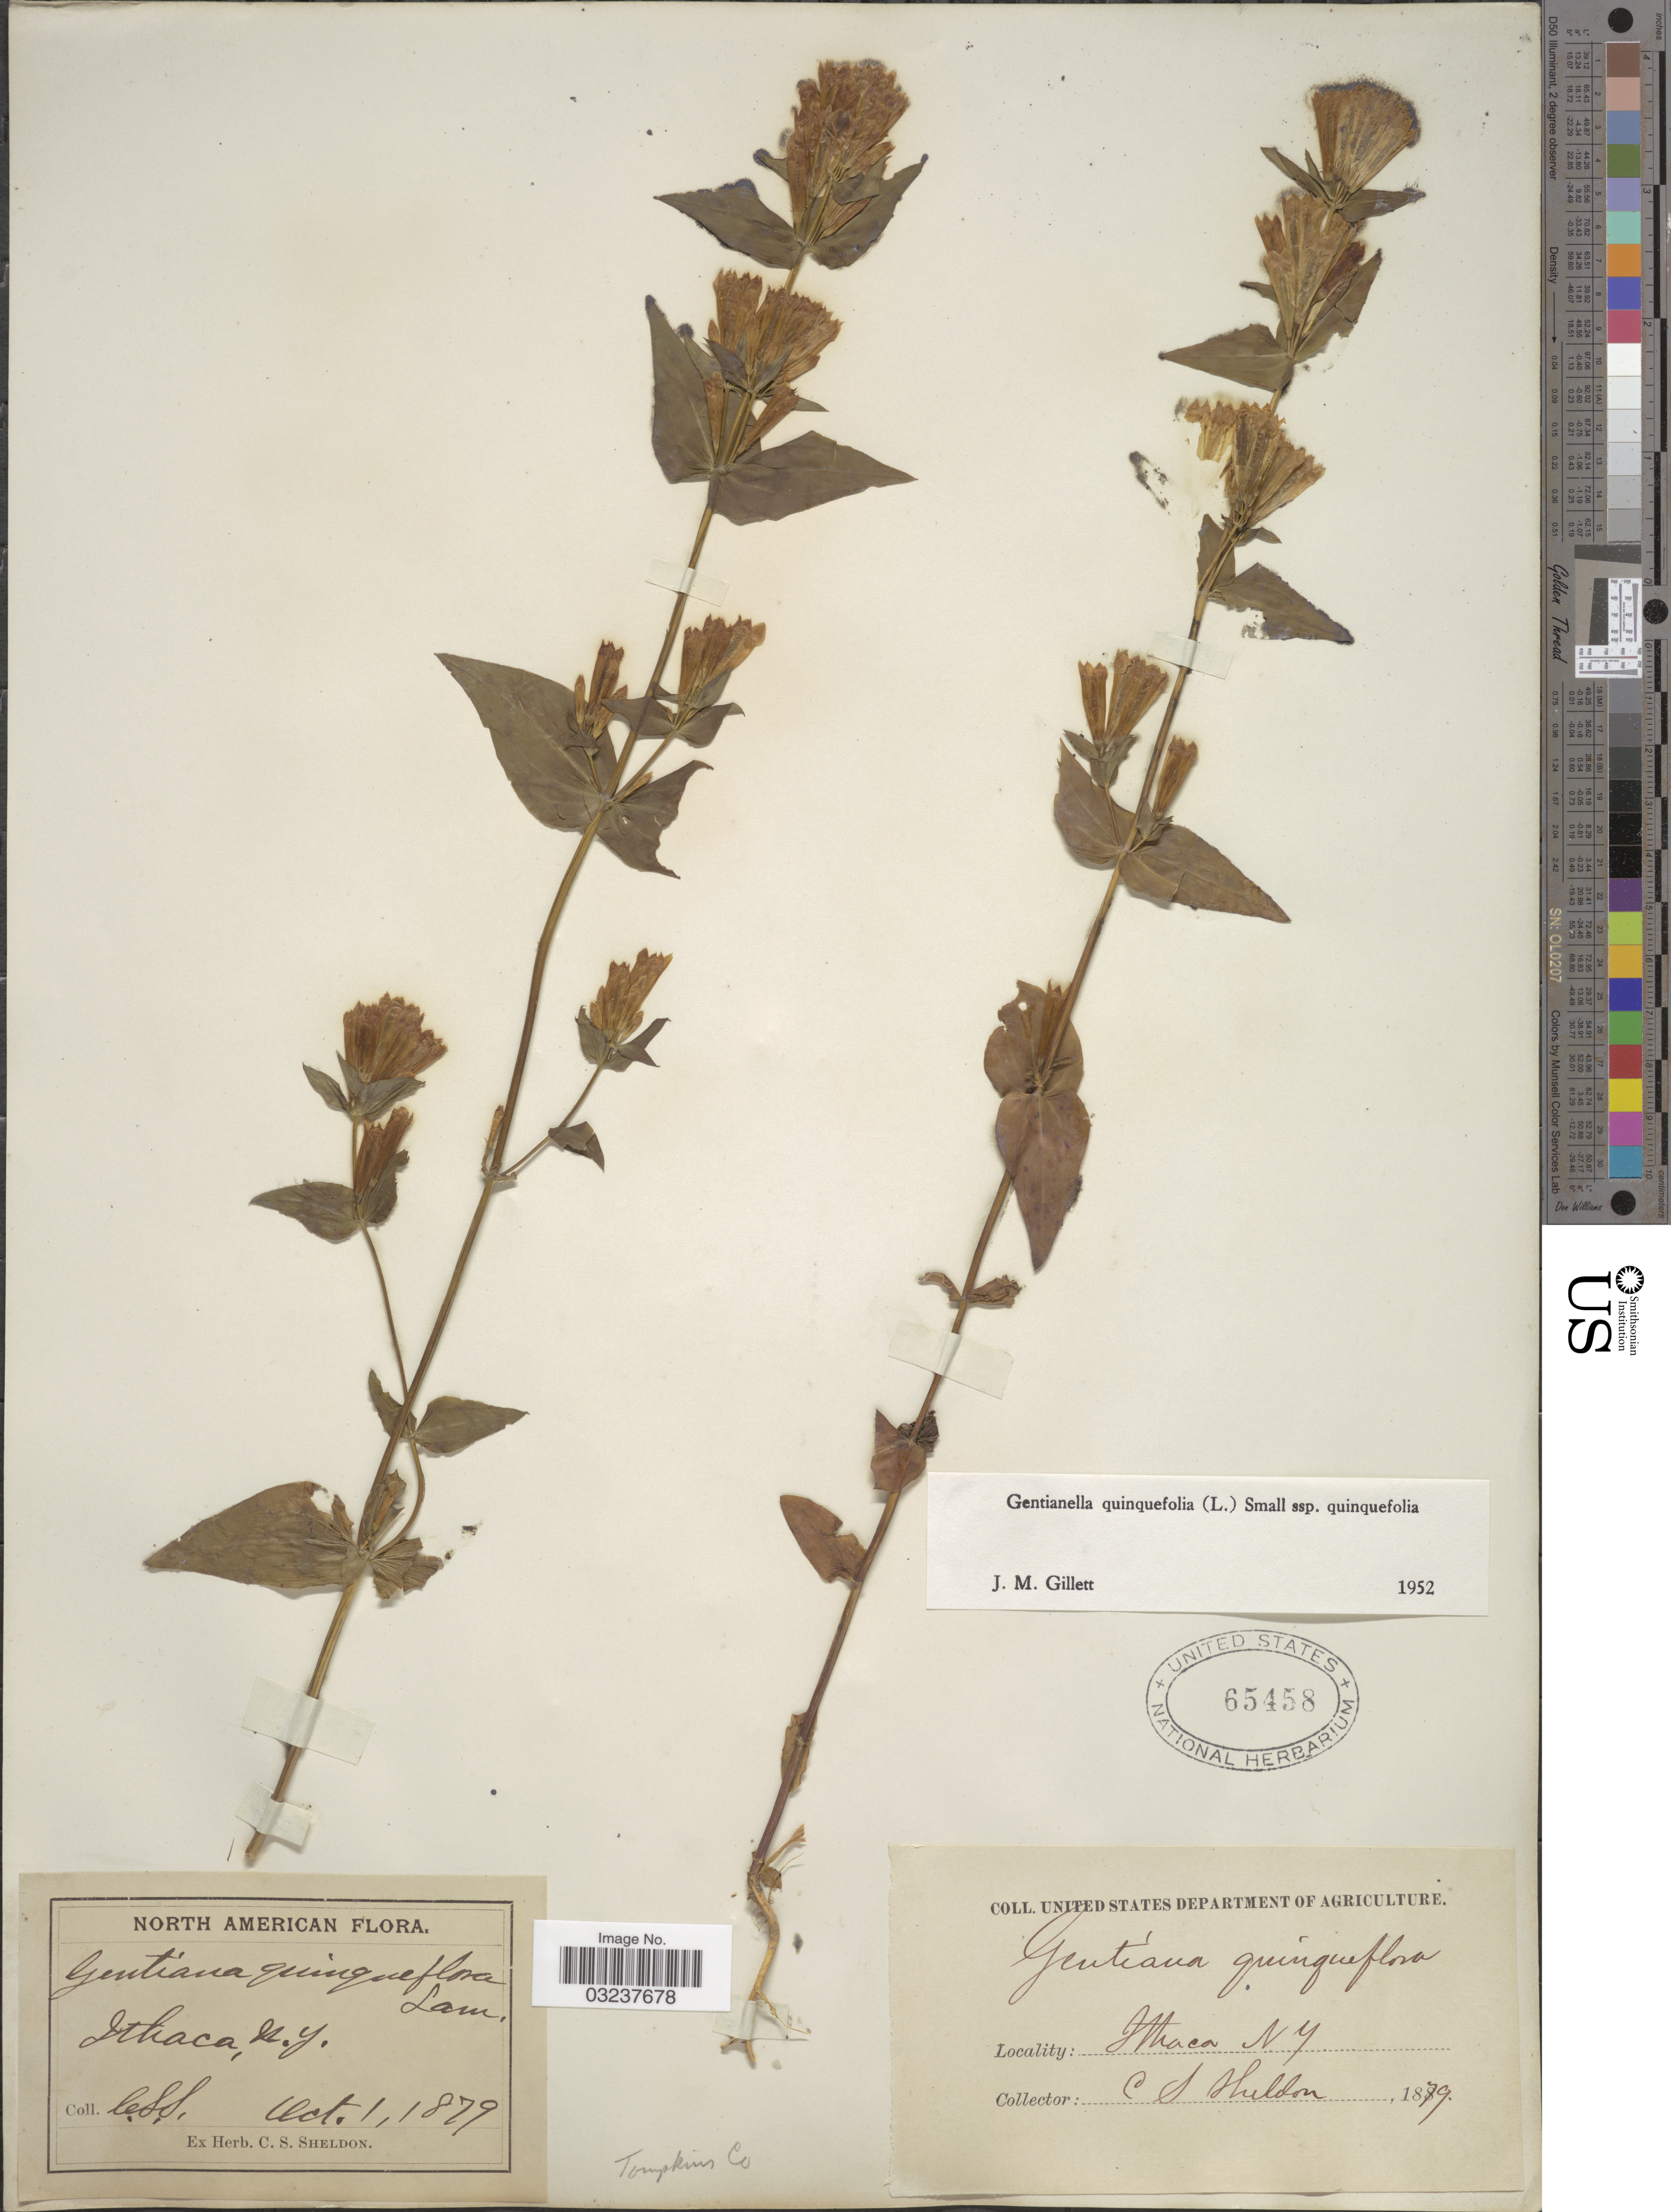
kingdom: Plantae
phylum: Tracheophyta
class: Magnoliopsida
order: Gentianales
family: Gentianaceae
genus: Gentianella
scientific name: Gentianella quinquefolia subsp. quinquefolia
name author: (L.) Small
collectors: C. S. Sheldon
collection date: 1879-10-01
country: United States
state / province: New York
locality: Ithaca, Tompkins Co.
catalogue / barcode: US 65458